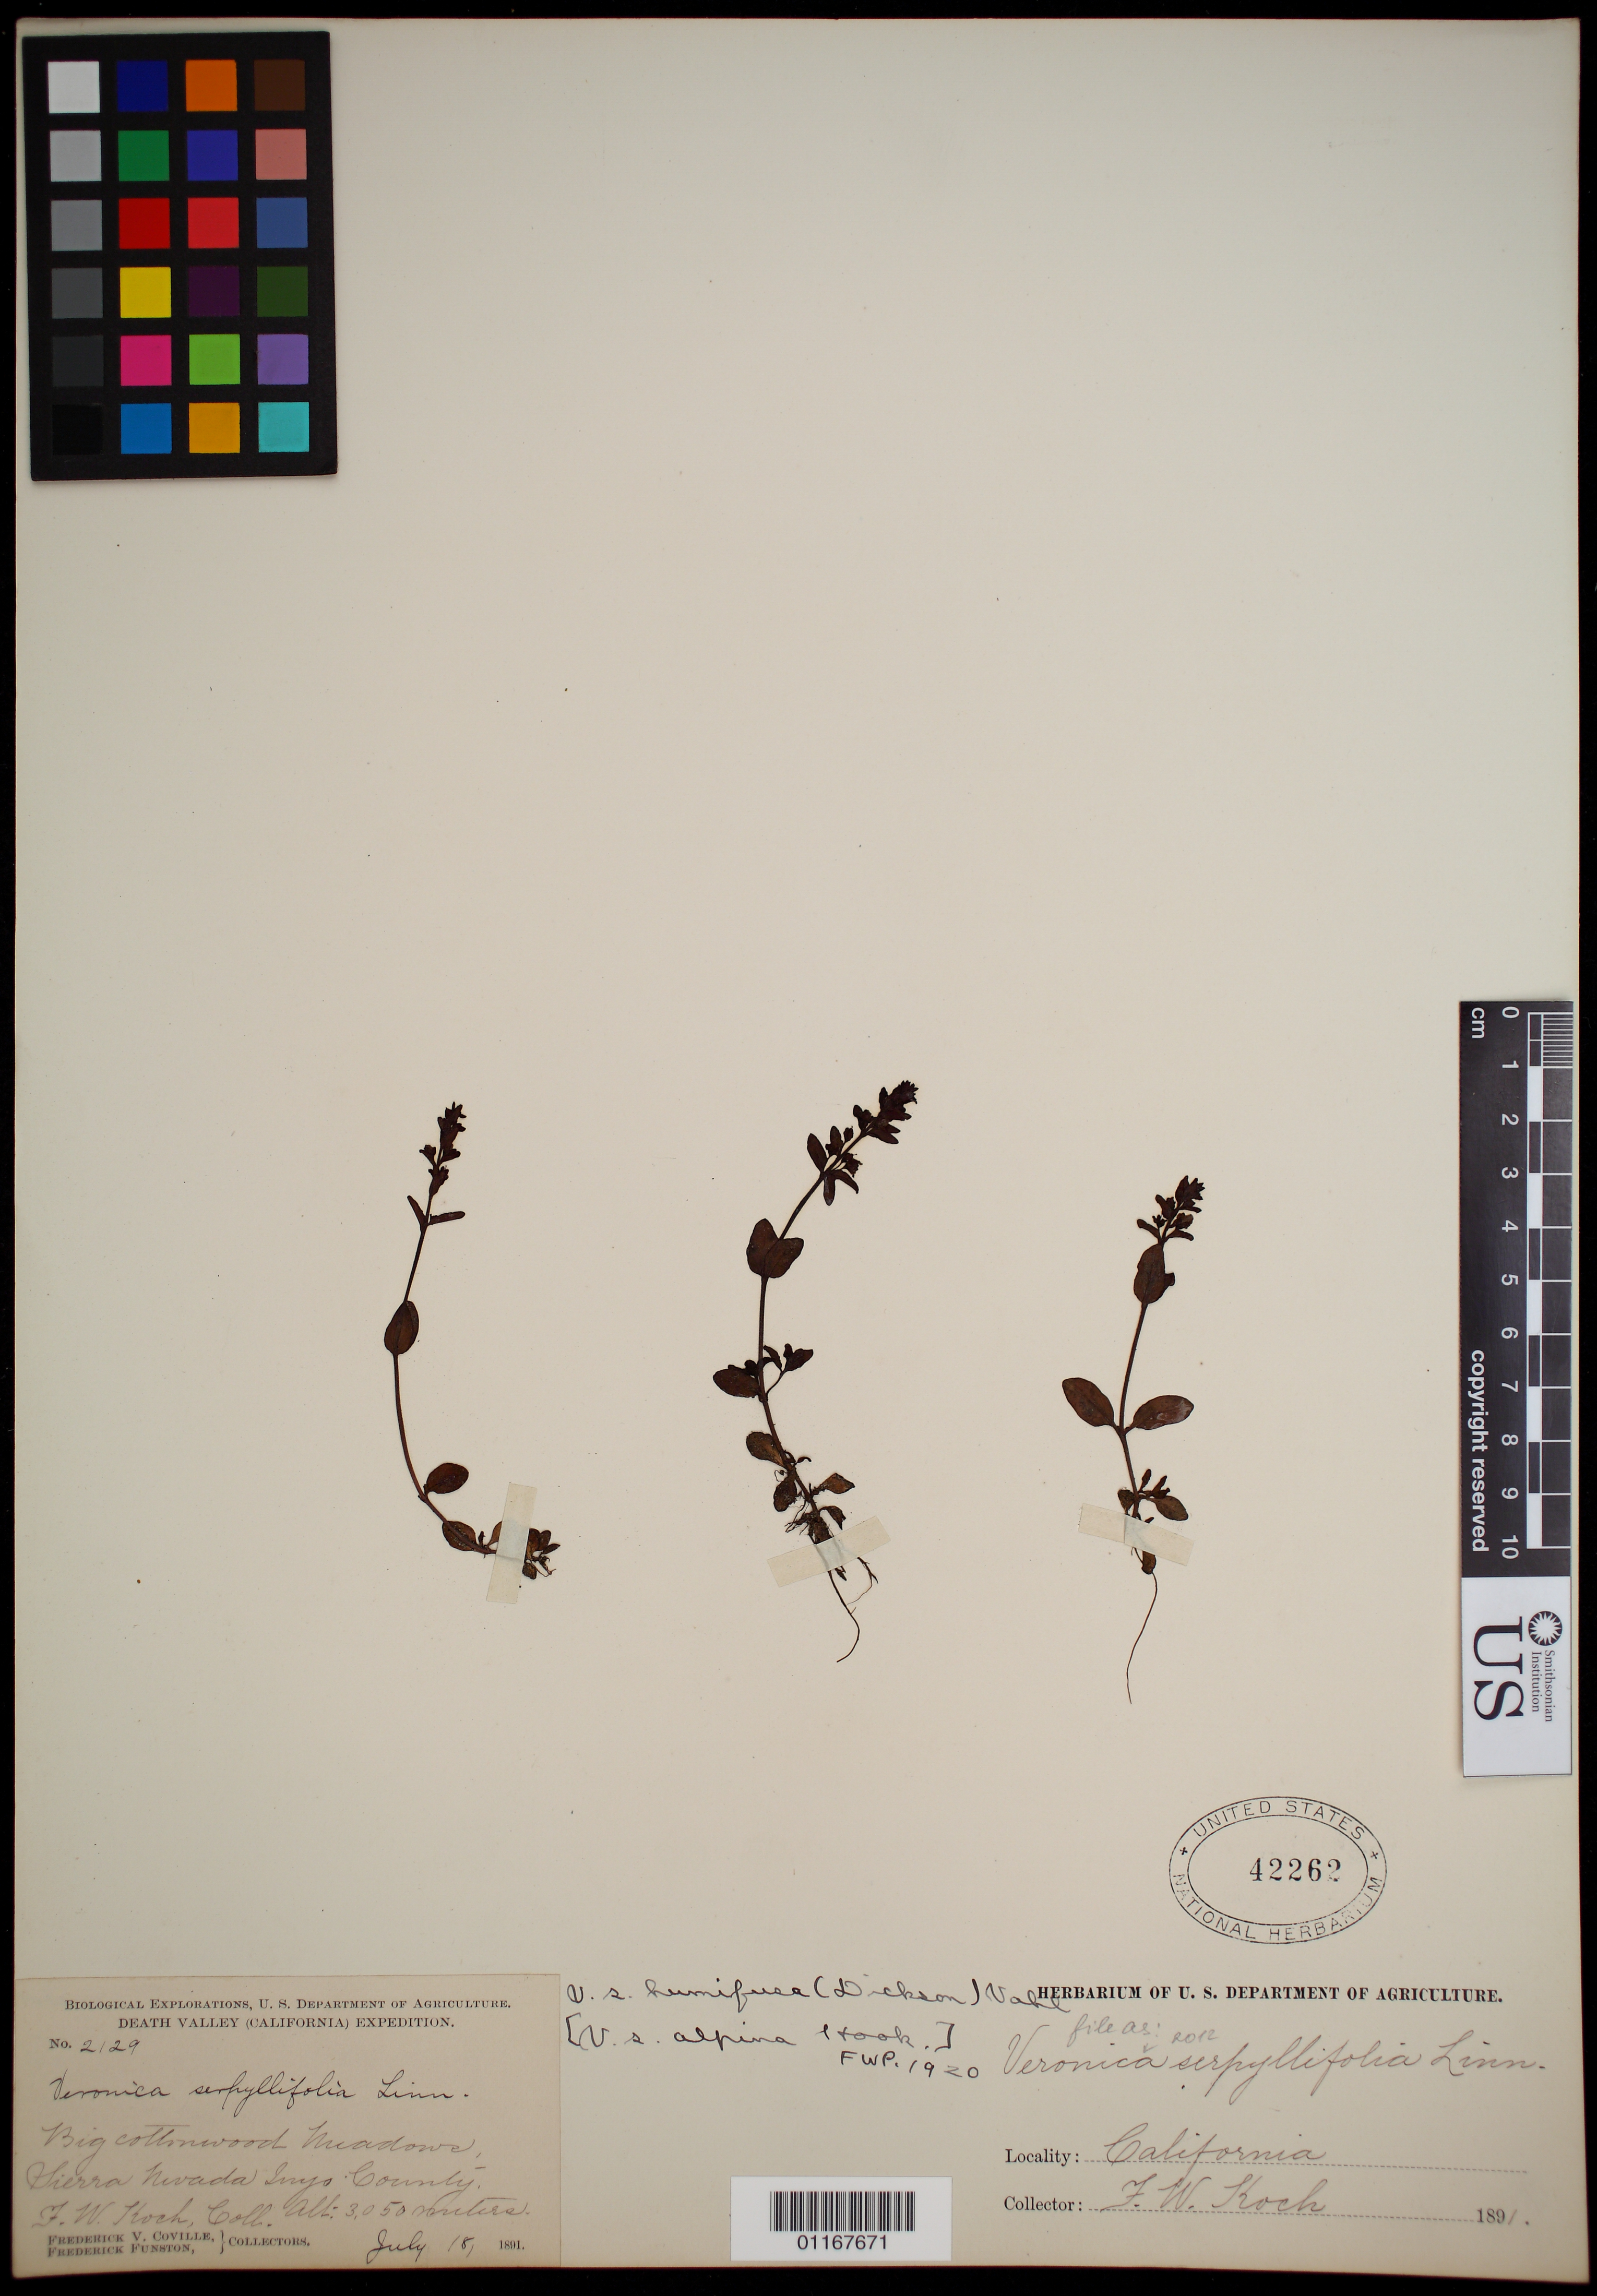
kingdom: Plantae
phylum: Tracheophyta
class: Magnoliopsida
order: Lamiales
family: Plantaginaceae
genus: Veronica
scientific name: Veronica serpyllifolia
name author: L.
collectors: F. V. Coville, F. Funston & F. W. Koch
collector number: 2129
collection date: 1891-07-18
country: United States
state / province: California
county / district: Inyo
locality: Big cottonwood meadows, Sierra Nevada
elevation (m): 3050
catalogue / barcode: US 42262